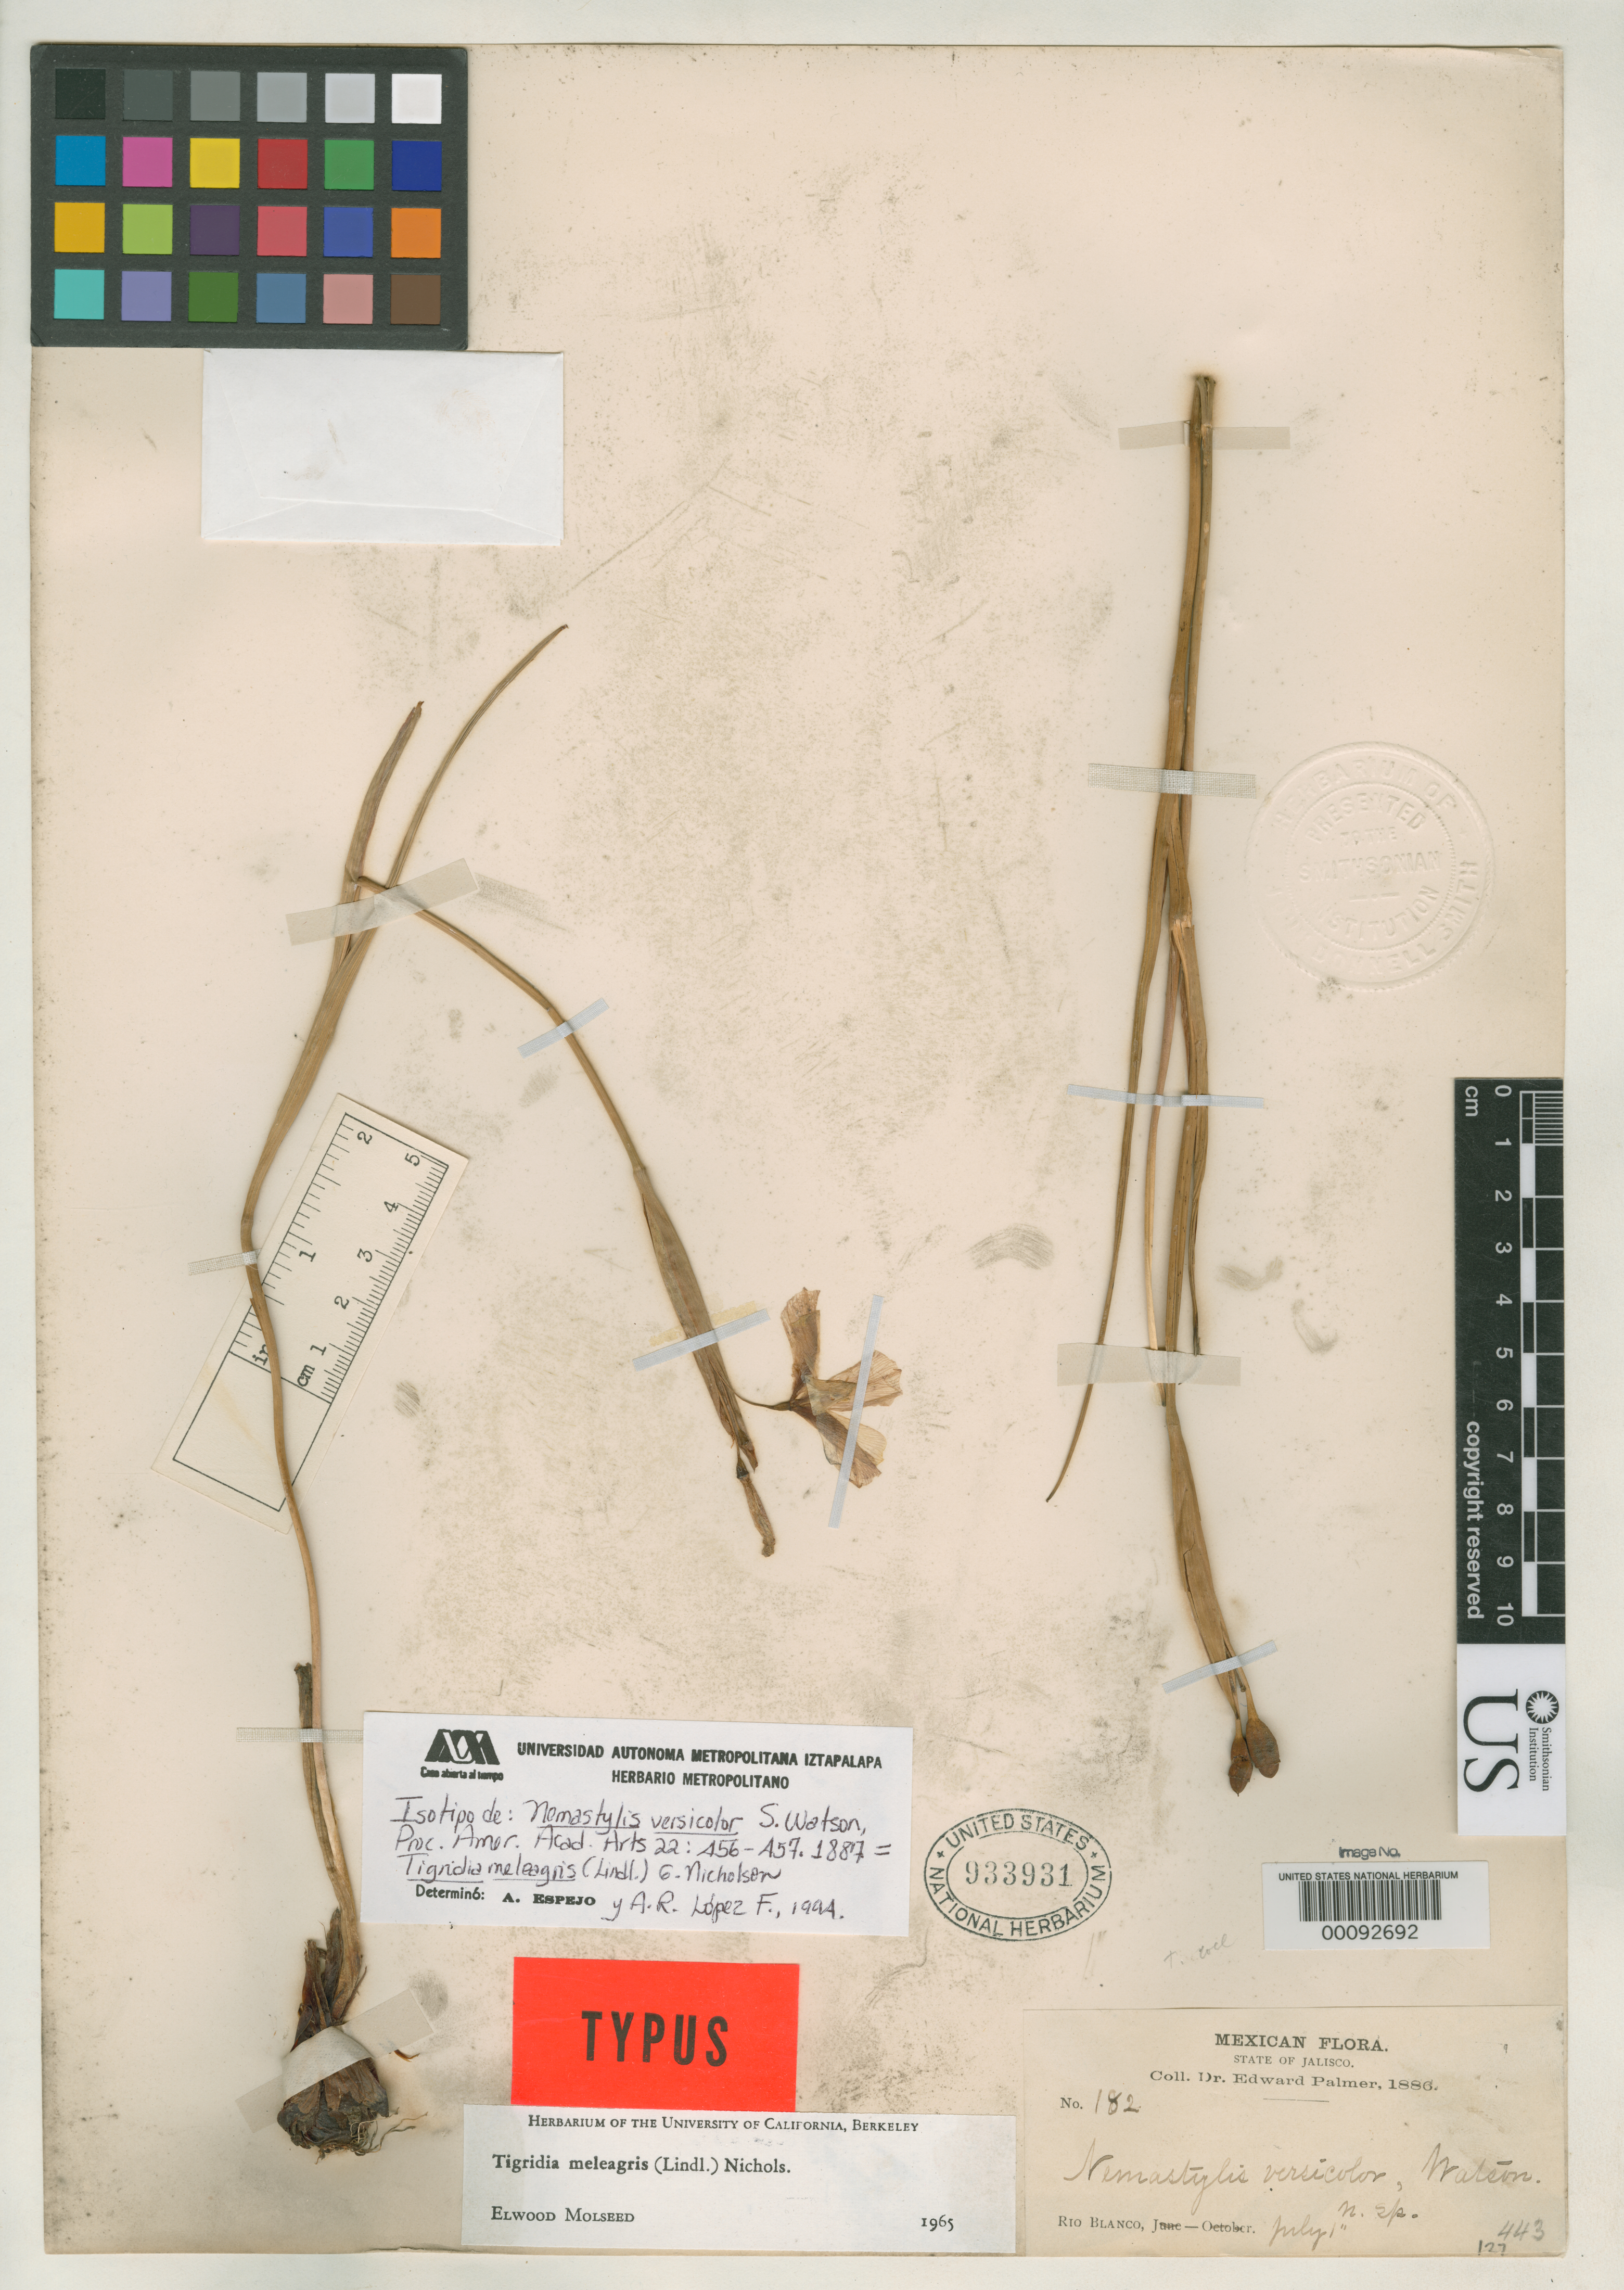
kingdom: Plantae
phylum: Tracheophyta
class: Liliopsida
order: Asparagales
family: Iridaceae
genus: Nemastylis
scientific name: Nemastylis versicolor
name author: S. Watson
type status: Isotype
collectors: E. Palmer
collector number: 182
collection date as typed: Jun 1886 to -- Oct 1886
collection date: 1886-06/1886-10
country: Mexico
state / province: Jalisco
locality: Rio Blanco.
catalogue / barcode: US 933931